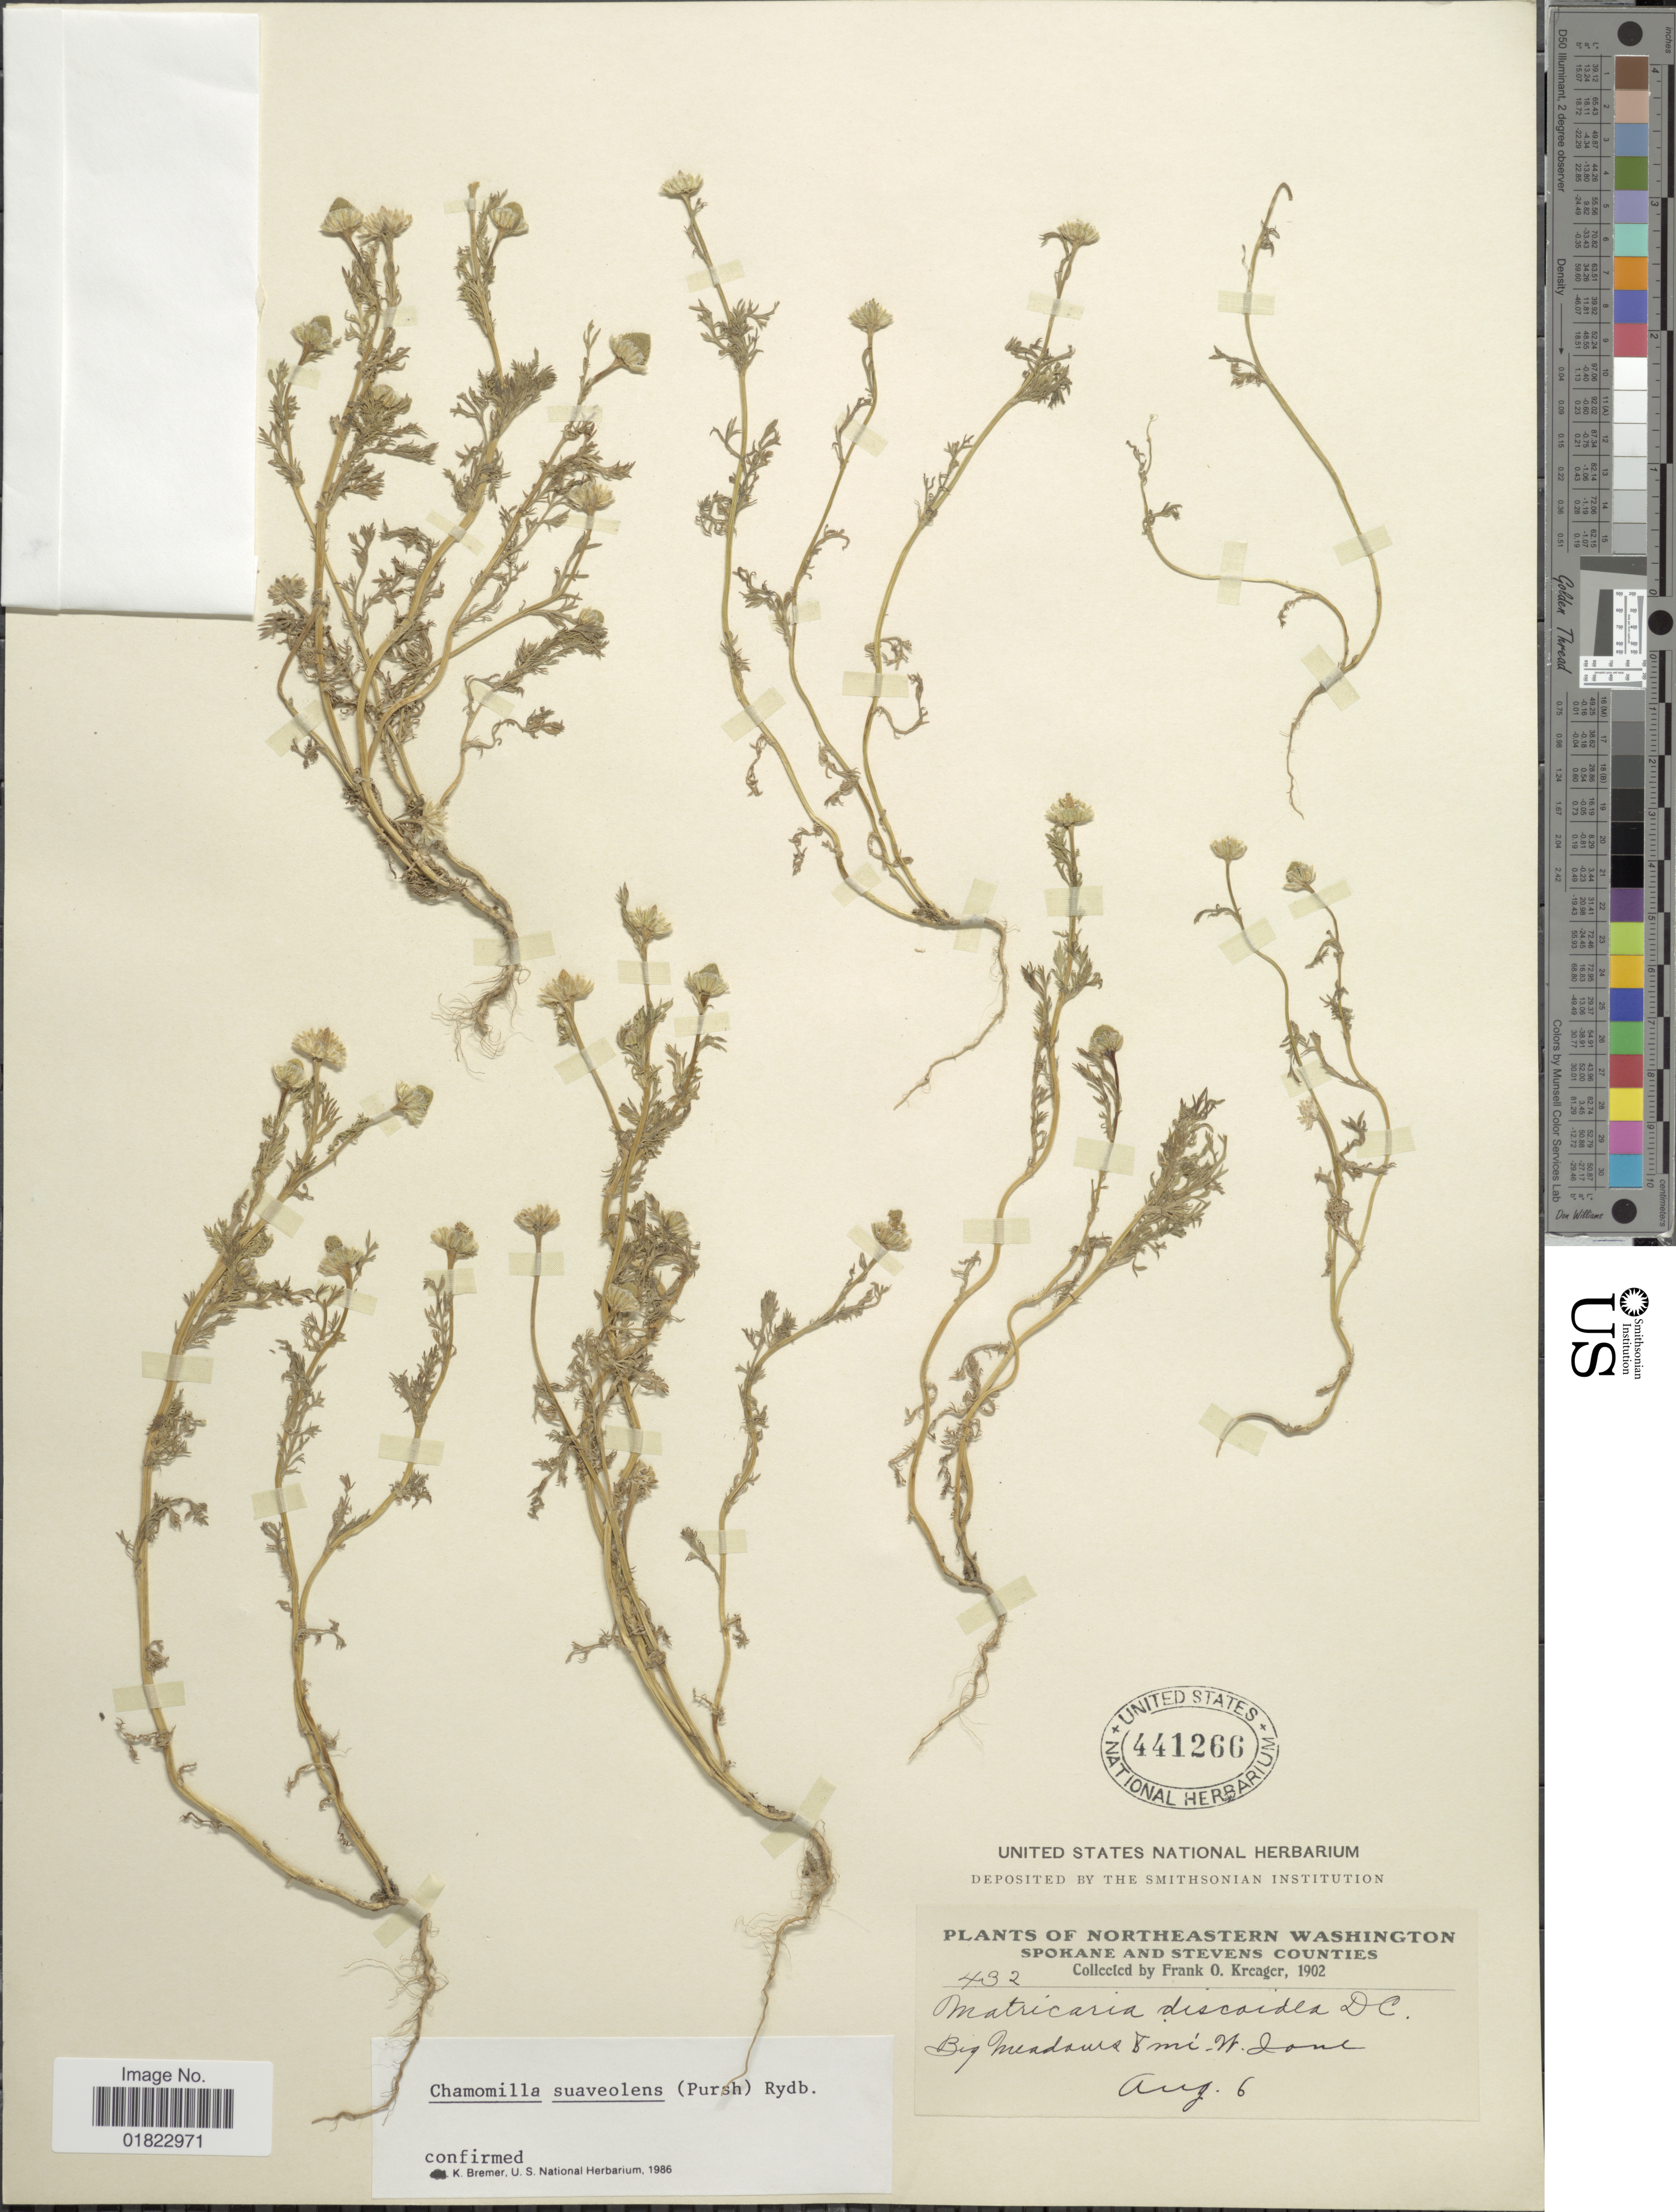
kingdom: Plantae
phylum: Tracheophyta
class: Magnoliopsida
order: Asterales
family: Asteraceae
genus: Matricaria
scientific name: Matricaria matricarioides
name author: (Less.) Porter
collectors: F. Kreager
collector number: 432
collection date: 1902-08-06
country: United States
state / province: Washington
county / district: Spokane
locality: Northeastern Washington, Spokane and Stevens County. Big Meadows 8 mi - W. Jone.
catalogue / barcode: US 441266